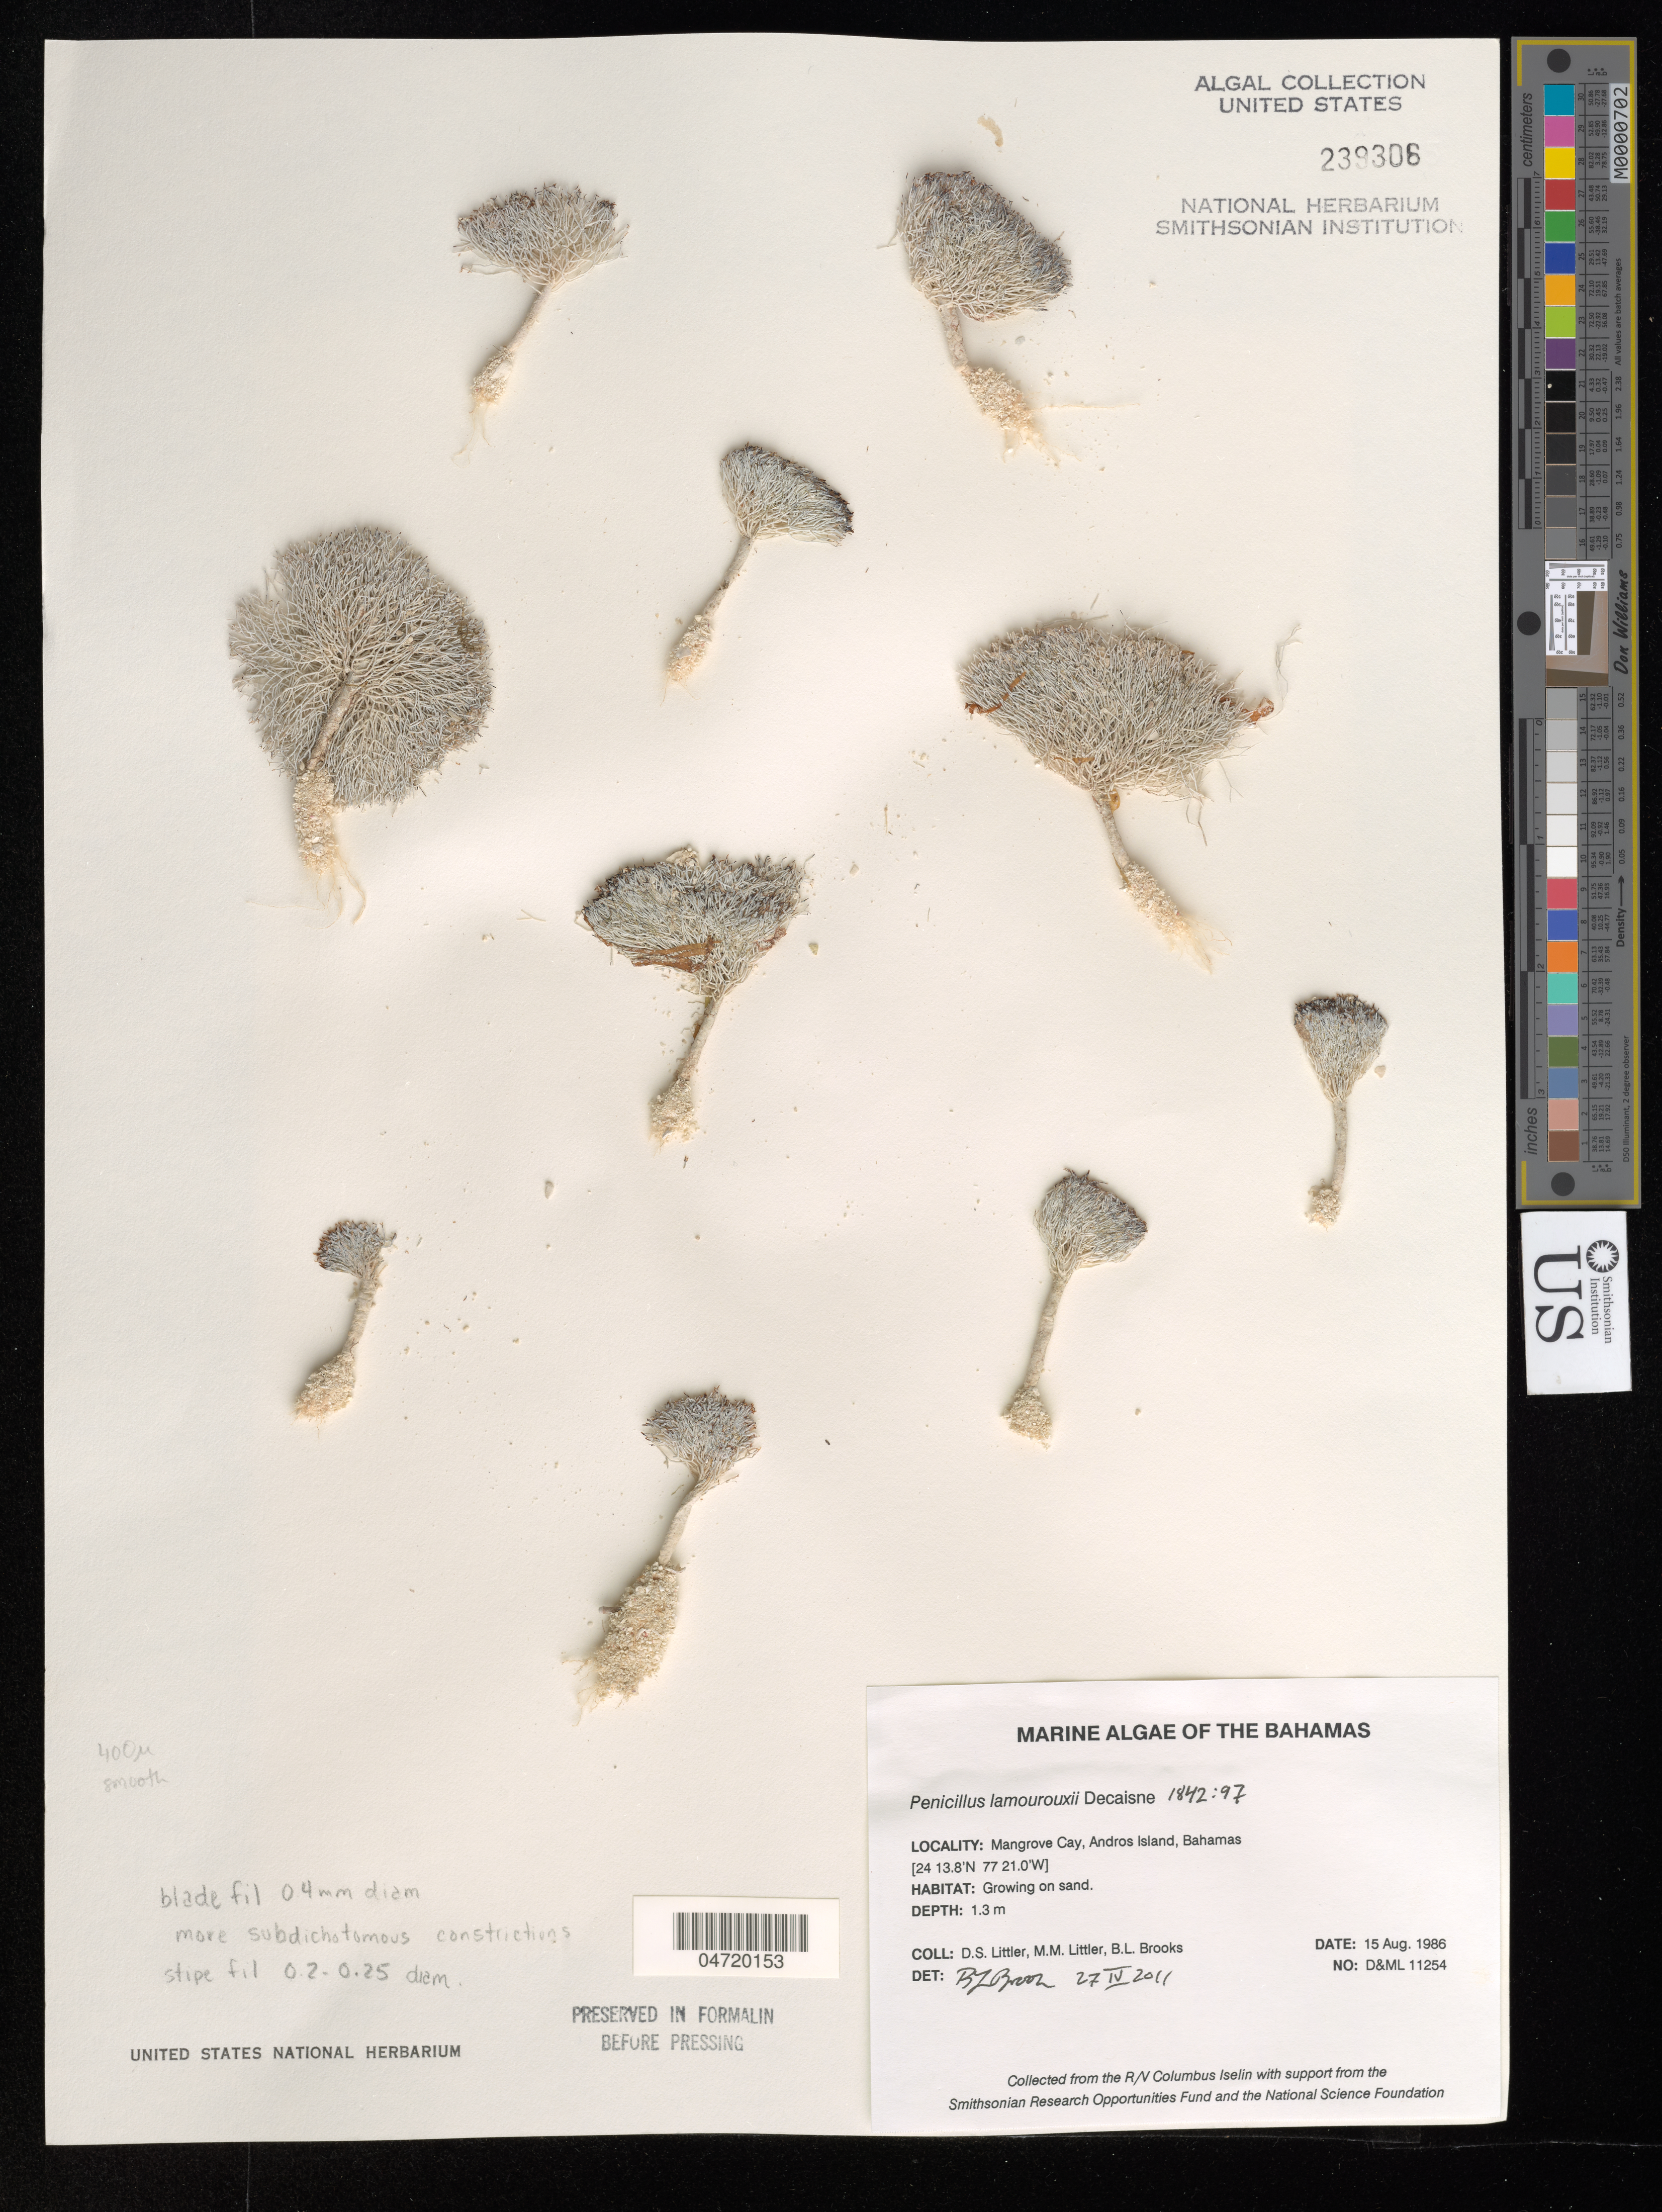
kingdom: Plantae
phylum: Chlorophyta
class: Ulvophyceae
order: Bryopsidales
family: Udoteaceae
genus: Penicillus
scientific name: Penicillus lamourouxii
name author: Decne.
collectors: D. S. Littler, M. M. Littler & B. Brooks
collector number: D&ML11254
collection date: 1986-08-15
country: Bahamas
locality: Mangrove Cay, Andros Island.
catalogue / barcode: US 239306